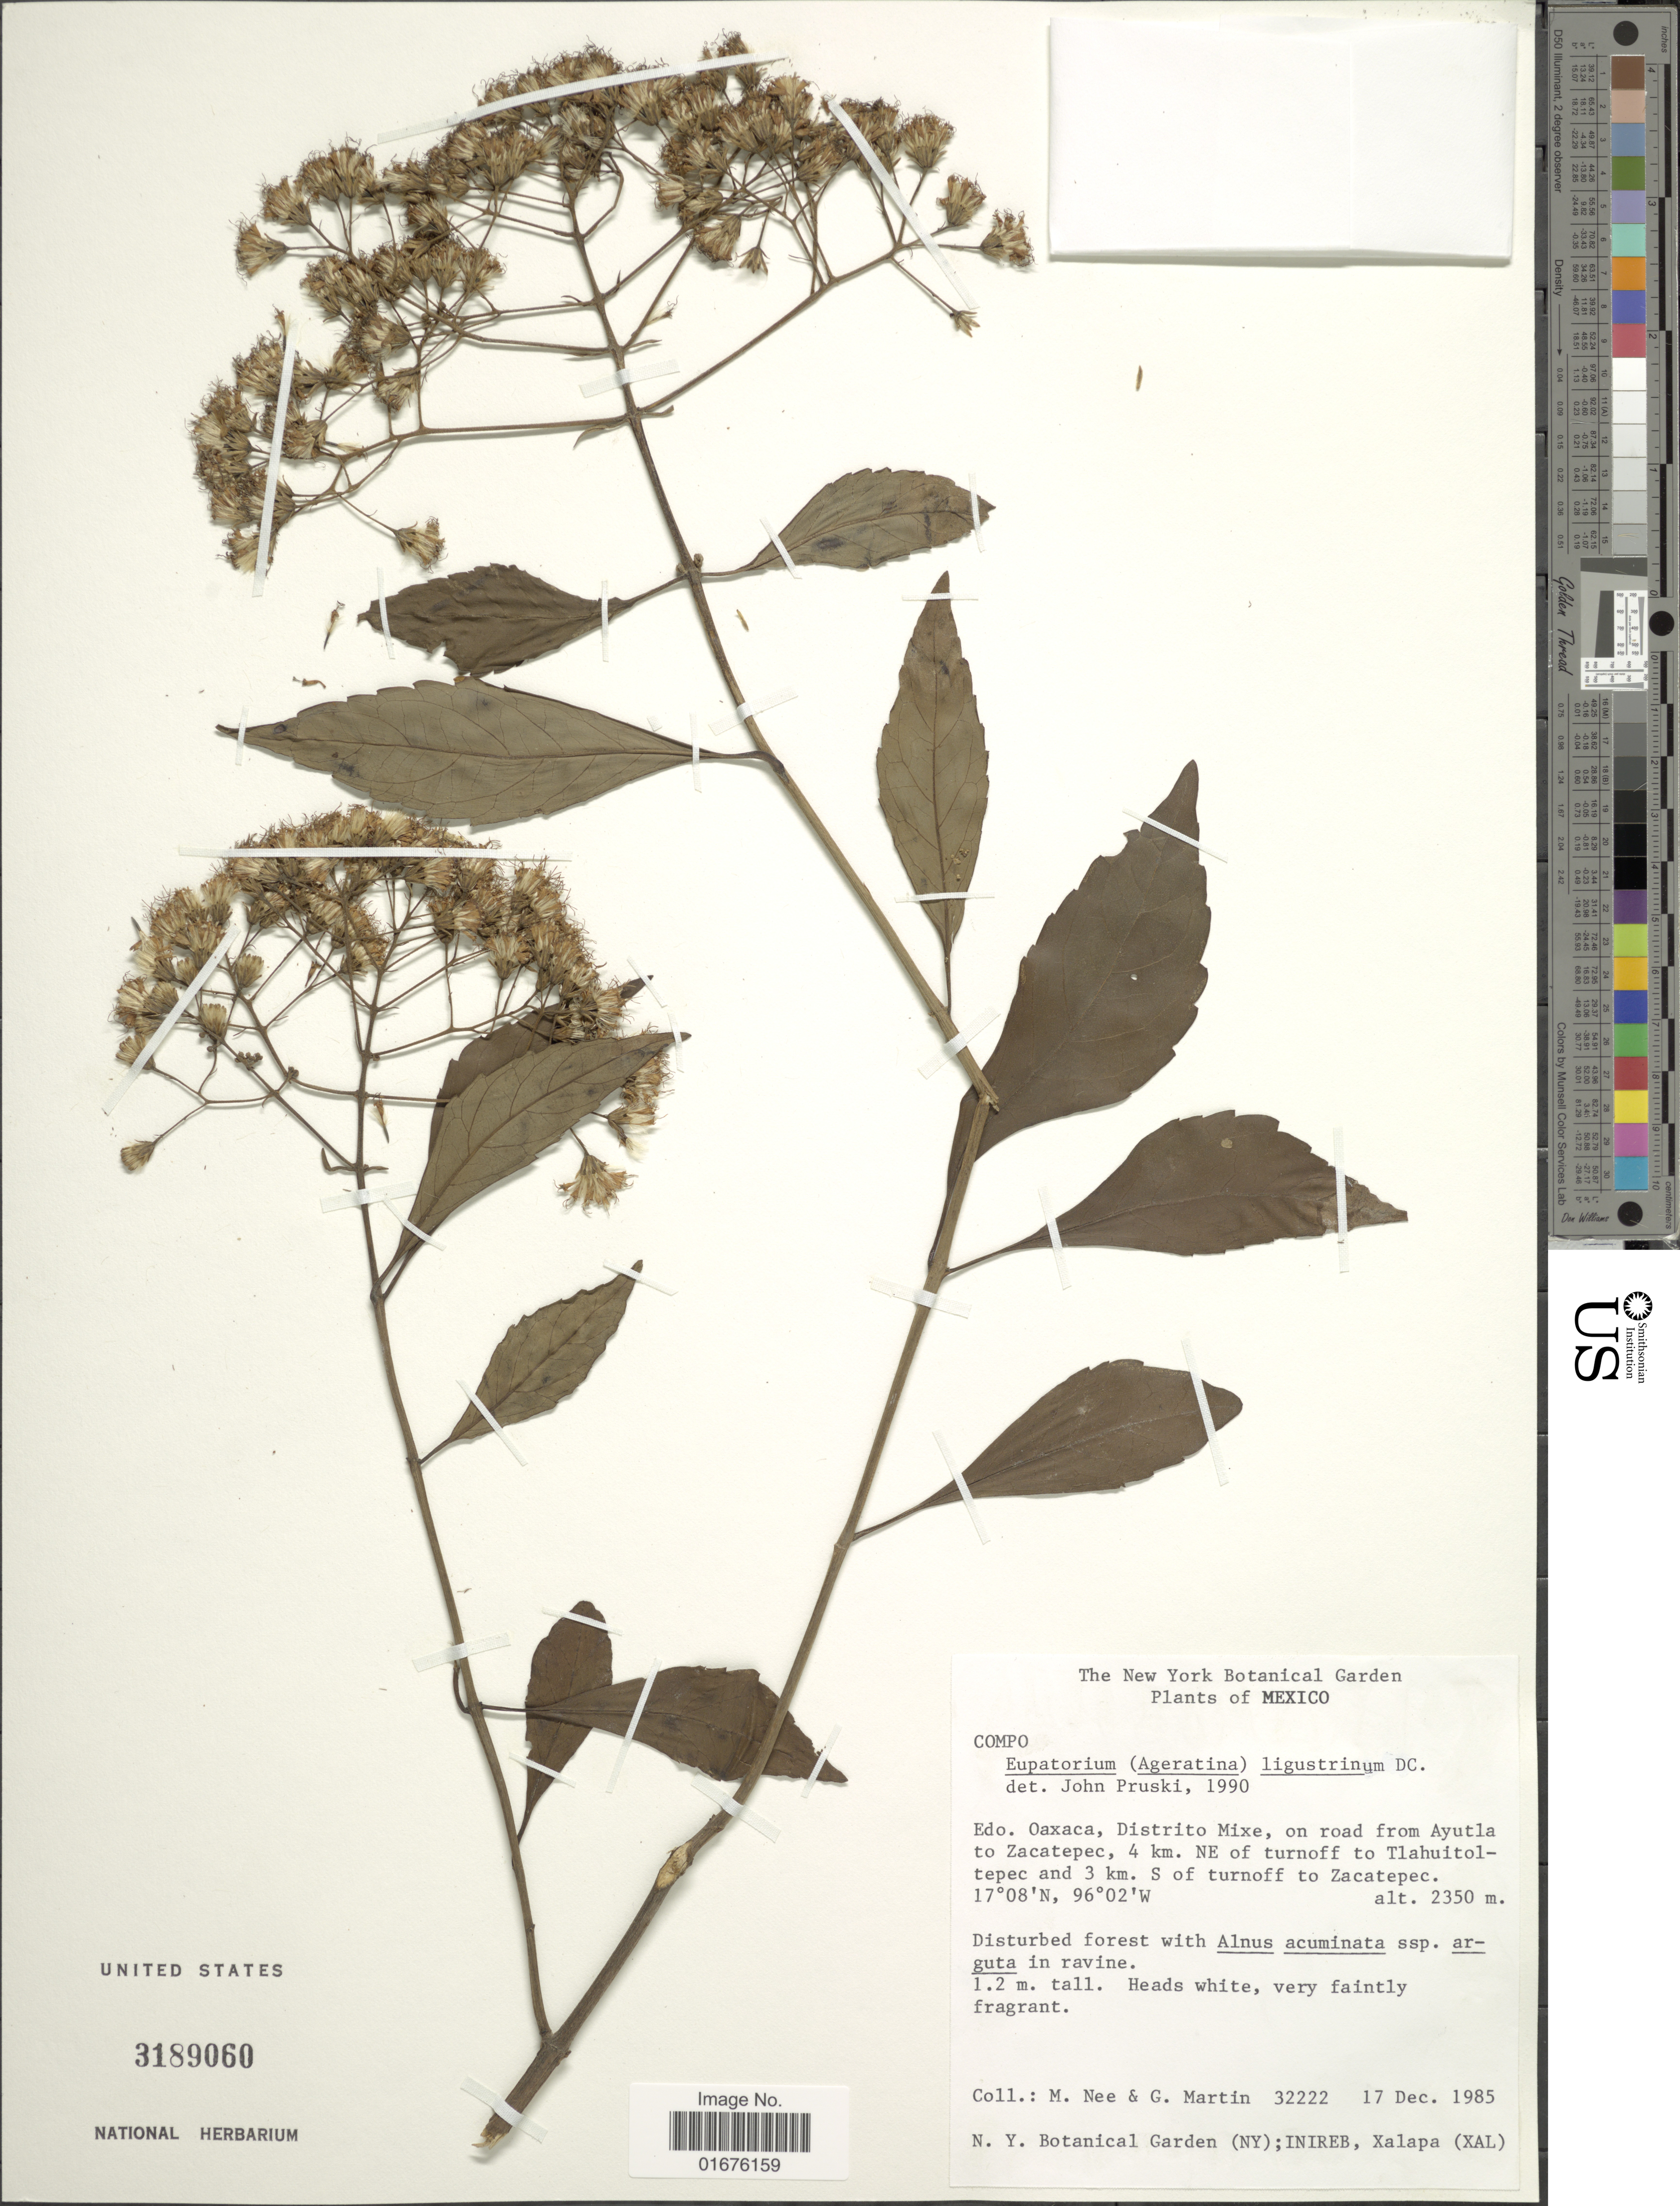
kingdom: Plantae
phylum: Tracheophyta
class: Magnoliopsida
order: Asterales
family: Asteraceae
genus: Ageratina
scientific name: Ageratina ligustrina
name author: (DC.) R.M. King & H. Rob.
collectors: M. Nee & G. Martin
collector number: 32222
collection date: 1985-12-17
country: Mexico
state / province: Oaxaca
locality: Distrito Mixe, on road from Ayutla to Zacatepec, 4 km. NE of turnoff to Tlahuitoltepec and 3 km. S of turnoff to Zacatpeec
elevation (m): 2350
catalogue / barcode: US 3189060